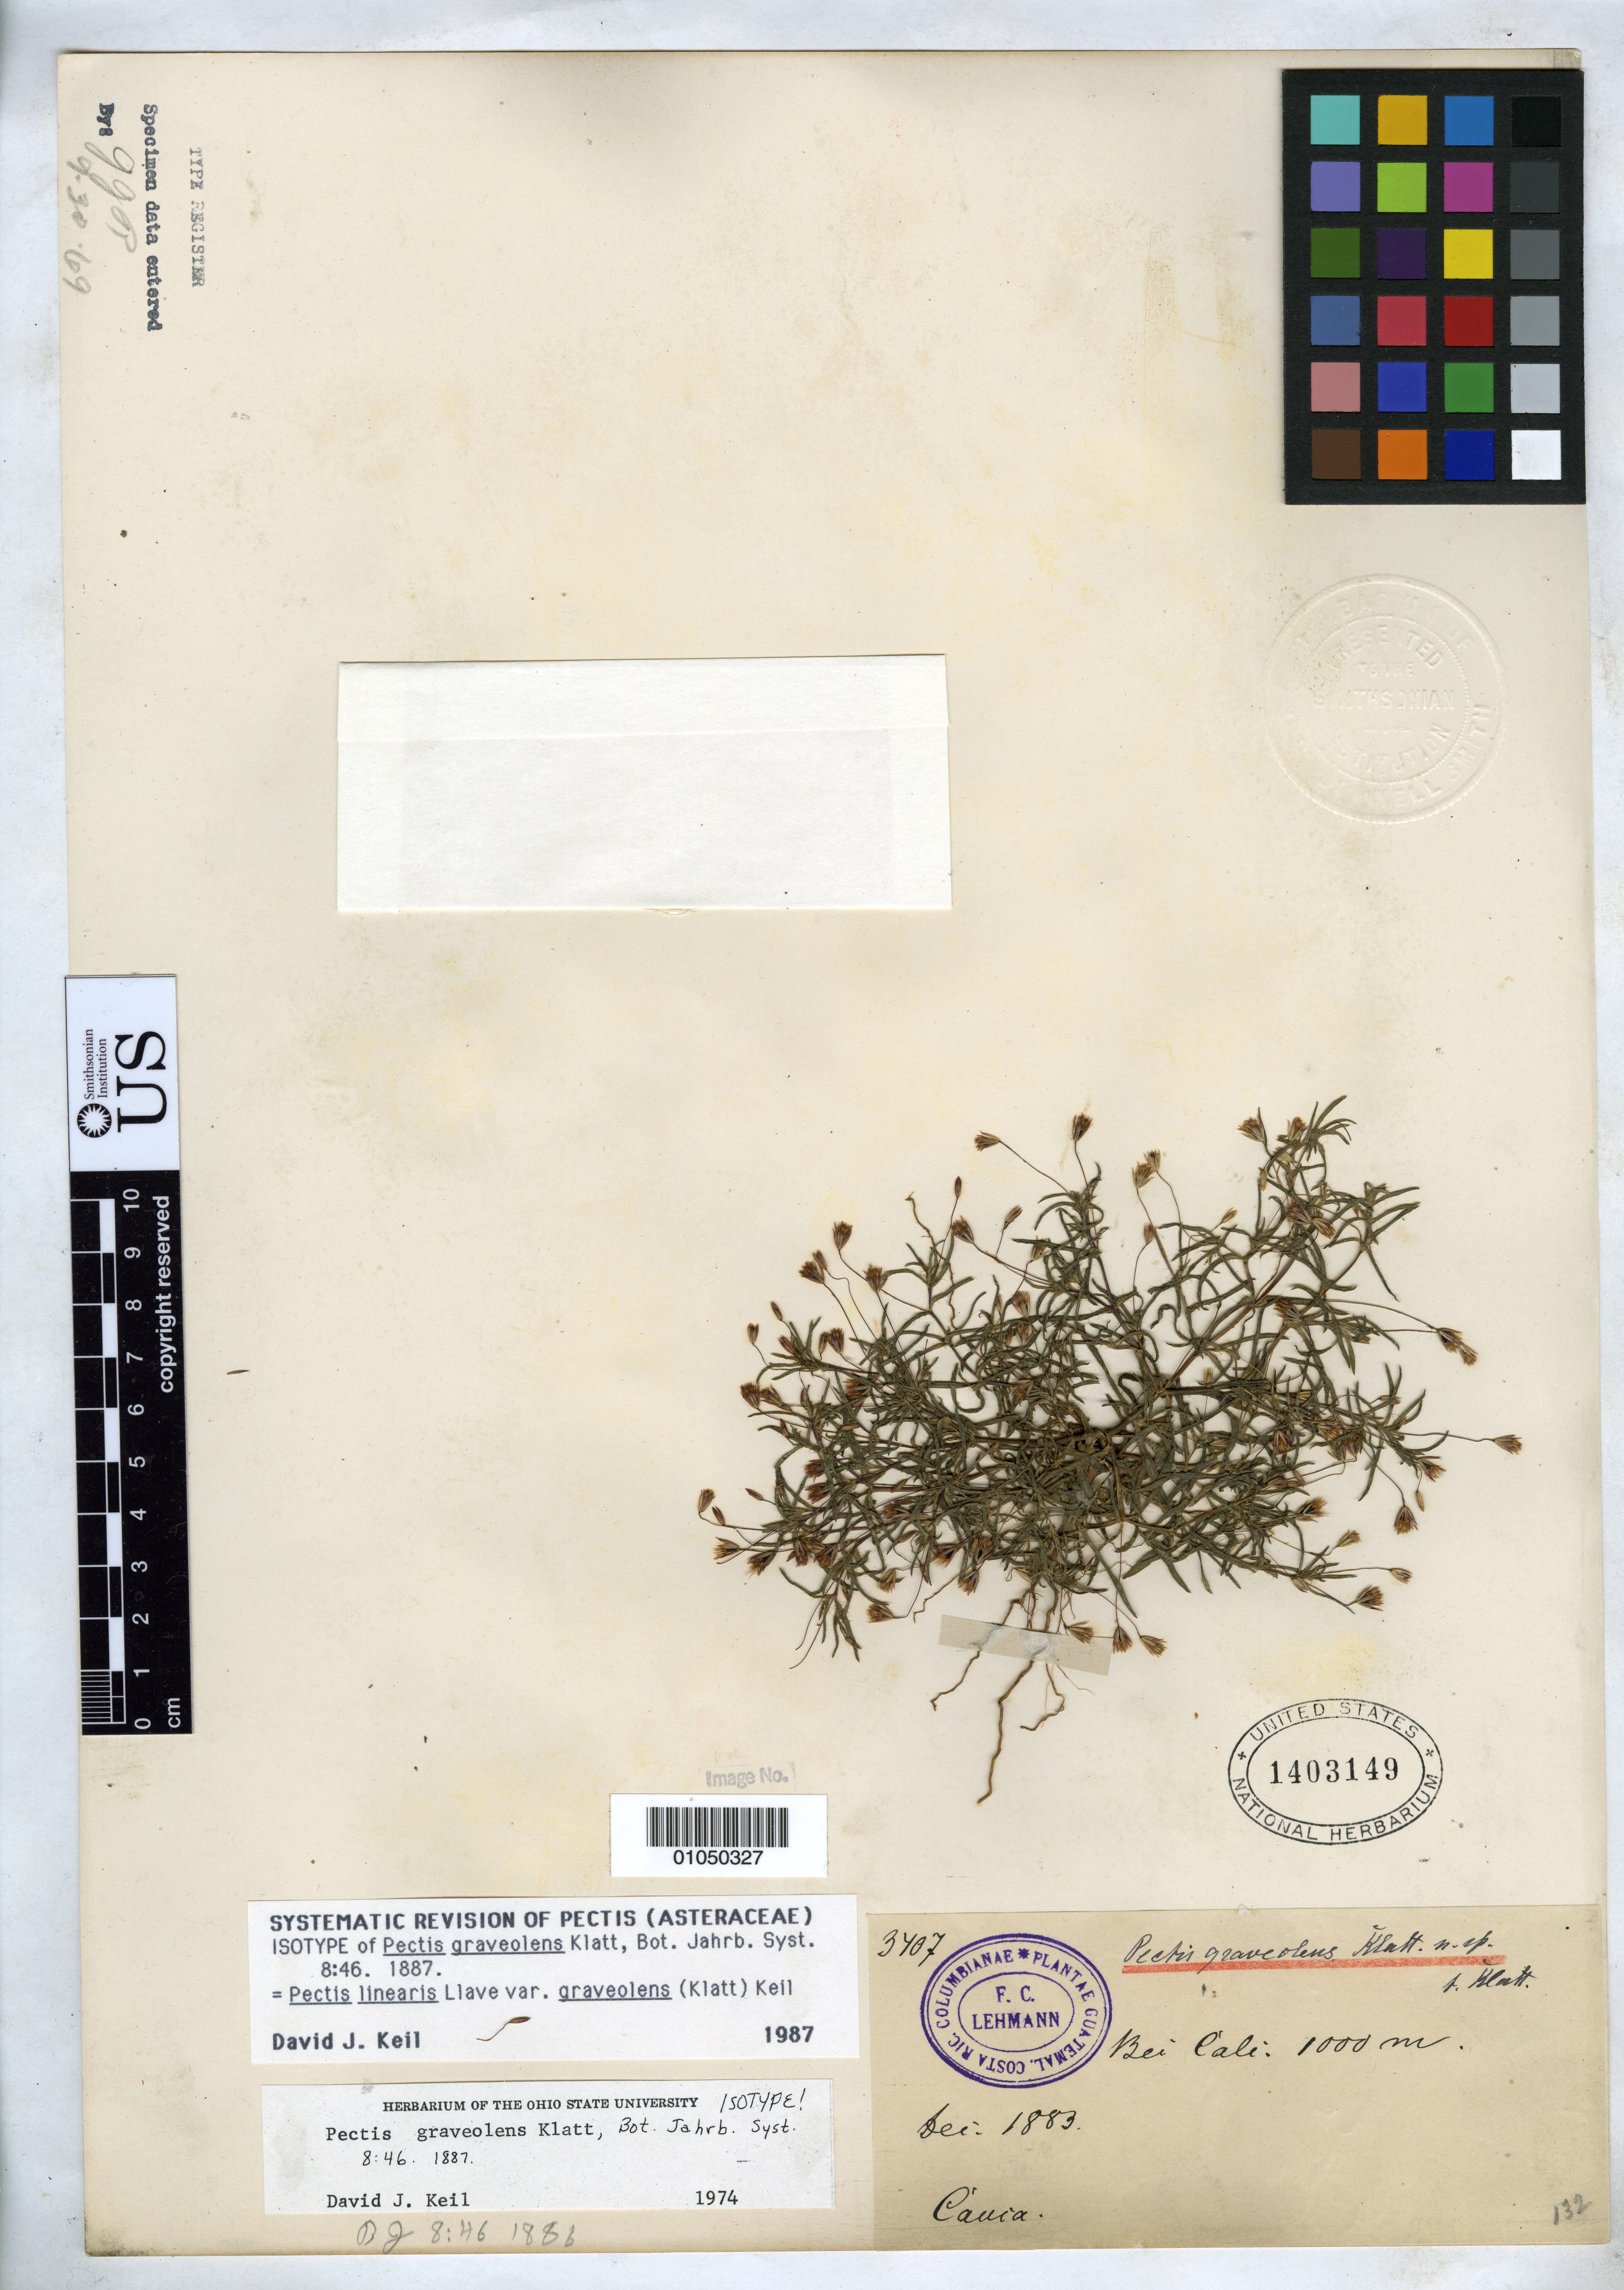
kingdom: Plantae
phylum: Tracheophyta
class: Magnoliopsida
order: Asterales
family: Asteraceae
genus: Pectis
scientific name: Pectis graveolens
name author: Klatt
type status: Isotype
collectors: F. C. Lehmann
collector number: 3407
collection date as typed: Dec 1883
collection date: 1883-12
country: Colombia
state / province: Cauca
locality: Cali.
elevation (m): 1000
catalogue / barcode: US 1403149